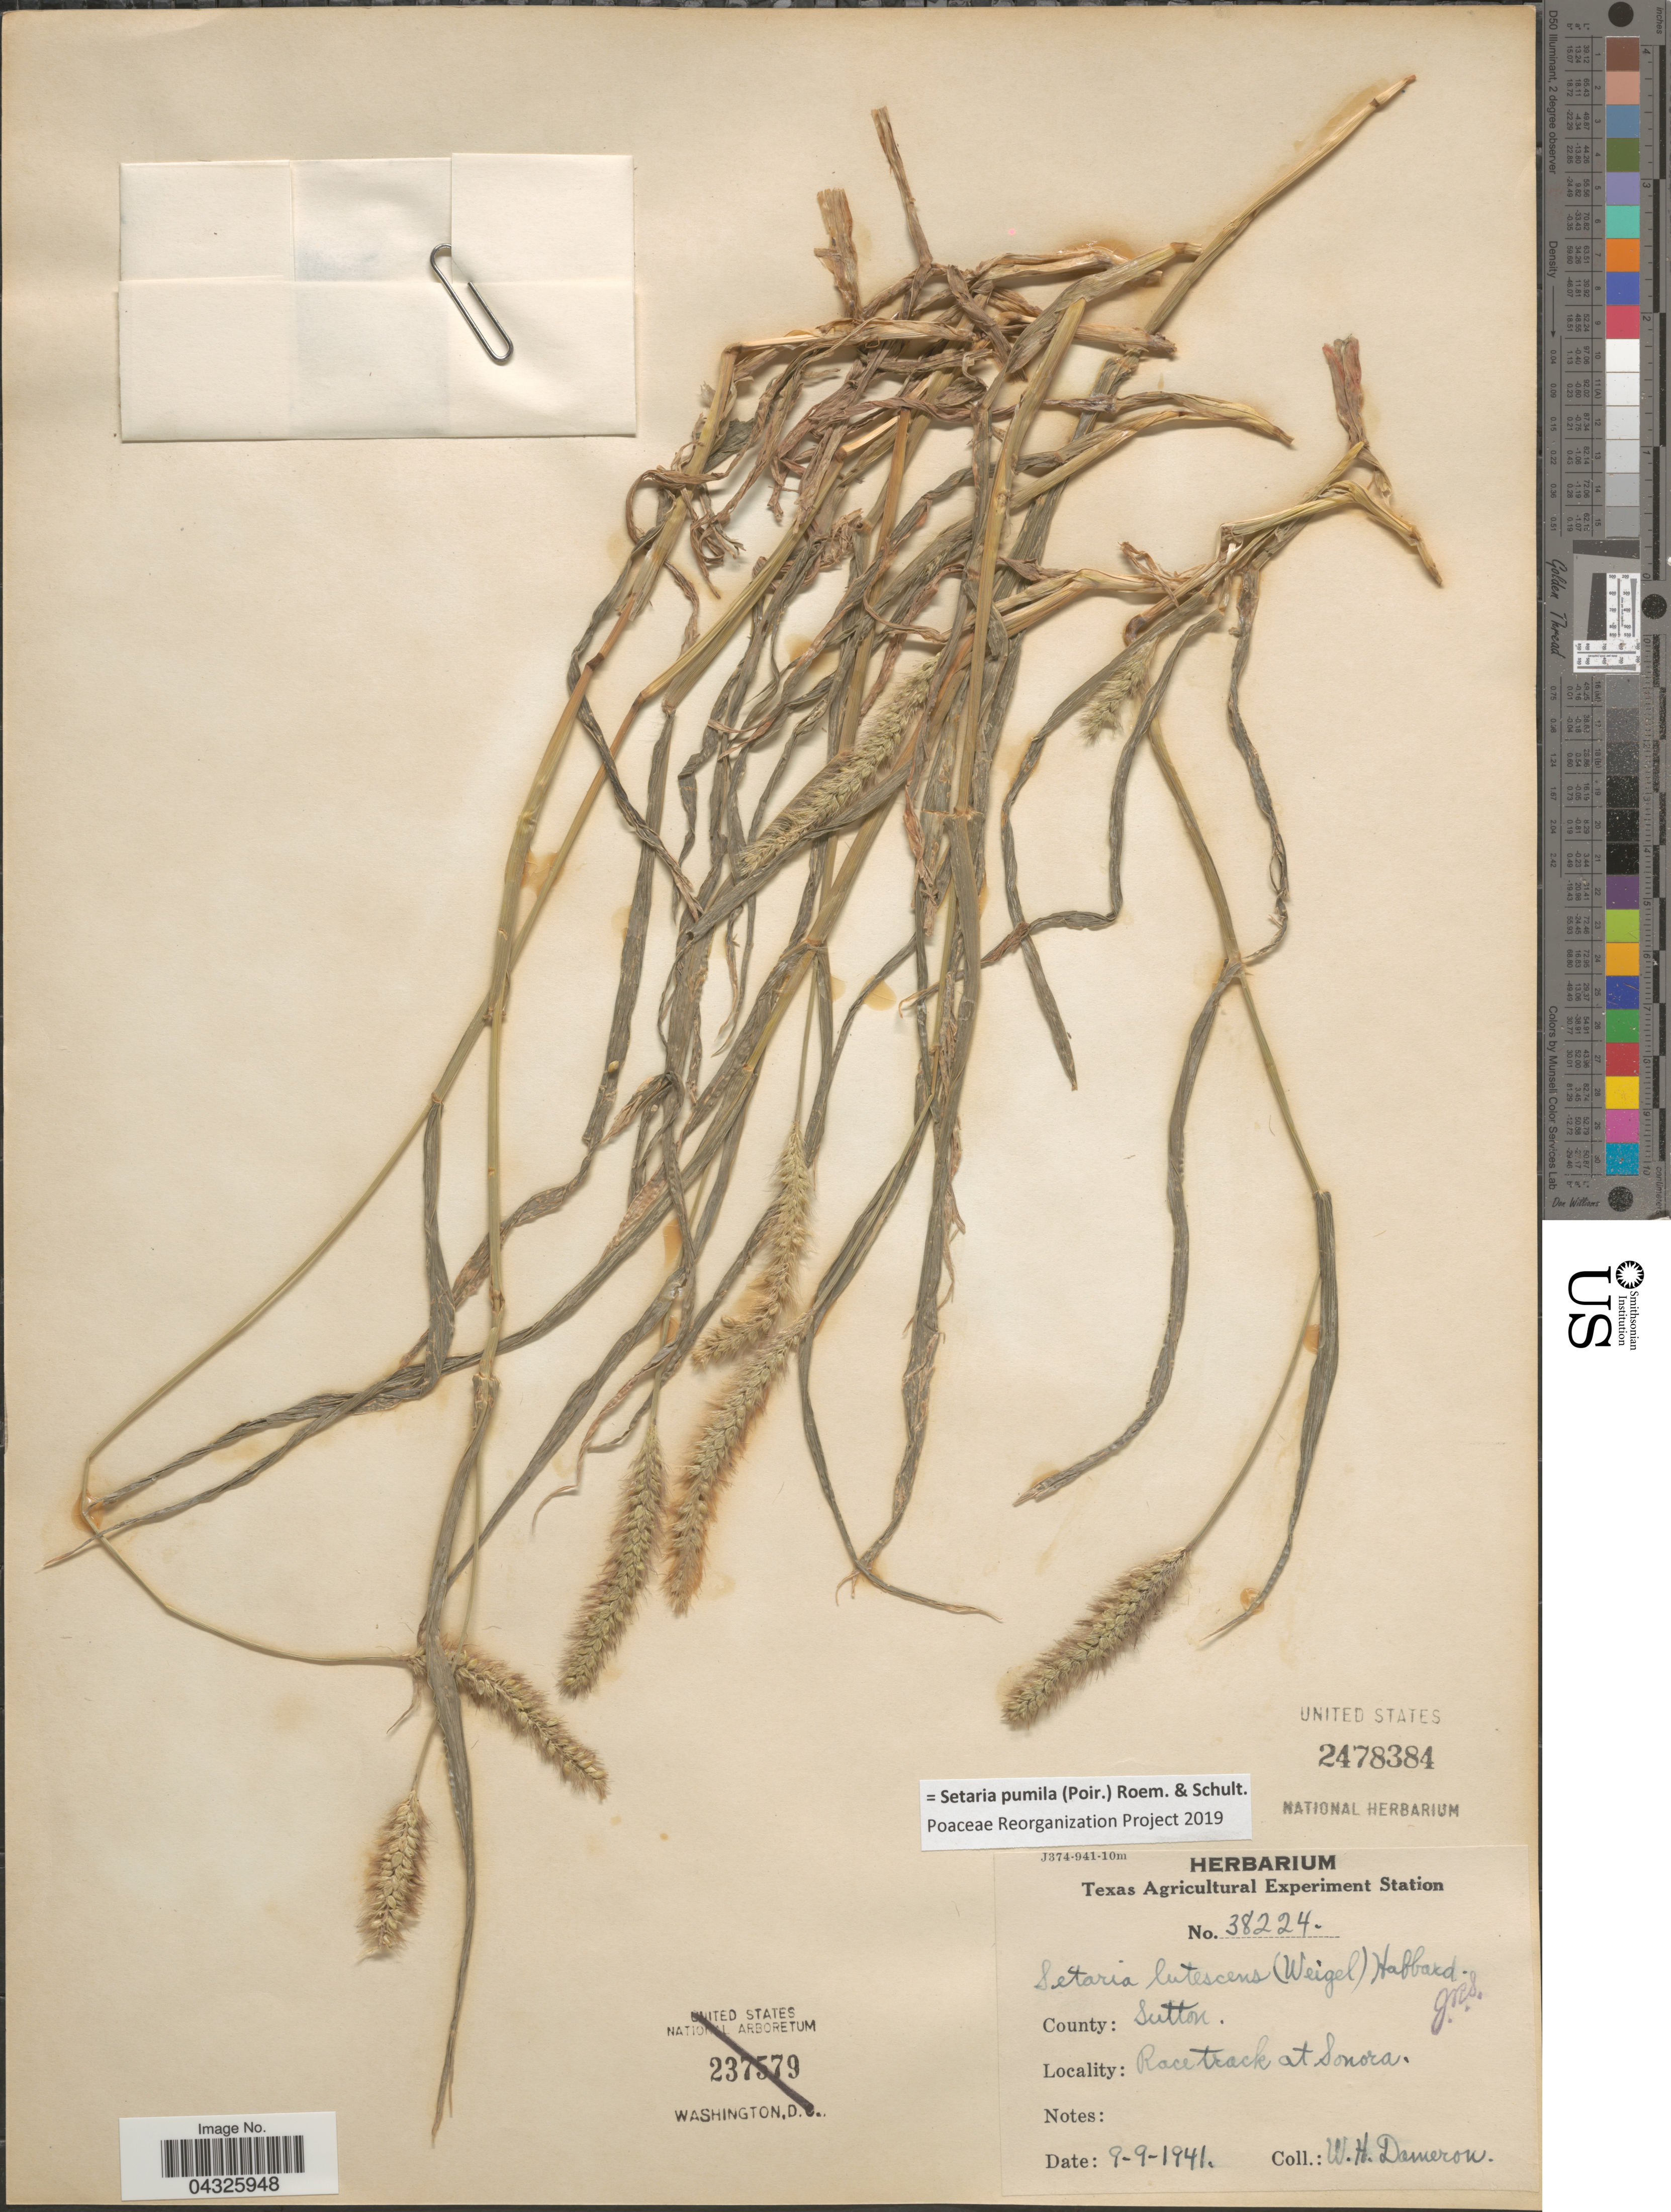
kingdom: Plantae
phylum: Tracheophyta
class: Liliopsida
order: Poales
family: Poaceae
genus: Setaria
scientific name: Setaria pumila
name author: (Poir.) Roem. & Schult.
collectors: W. Dameron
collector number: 38224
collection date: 1941-09-09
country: United States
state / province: Texas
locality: County: Sutton. Race track at Sonora.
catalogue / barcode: US 2478384